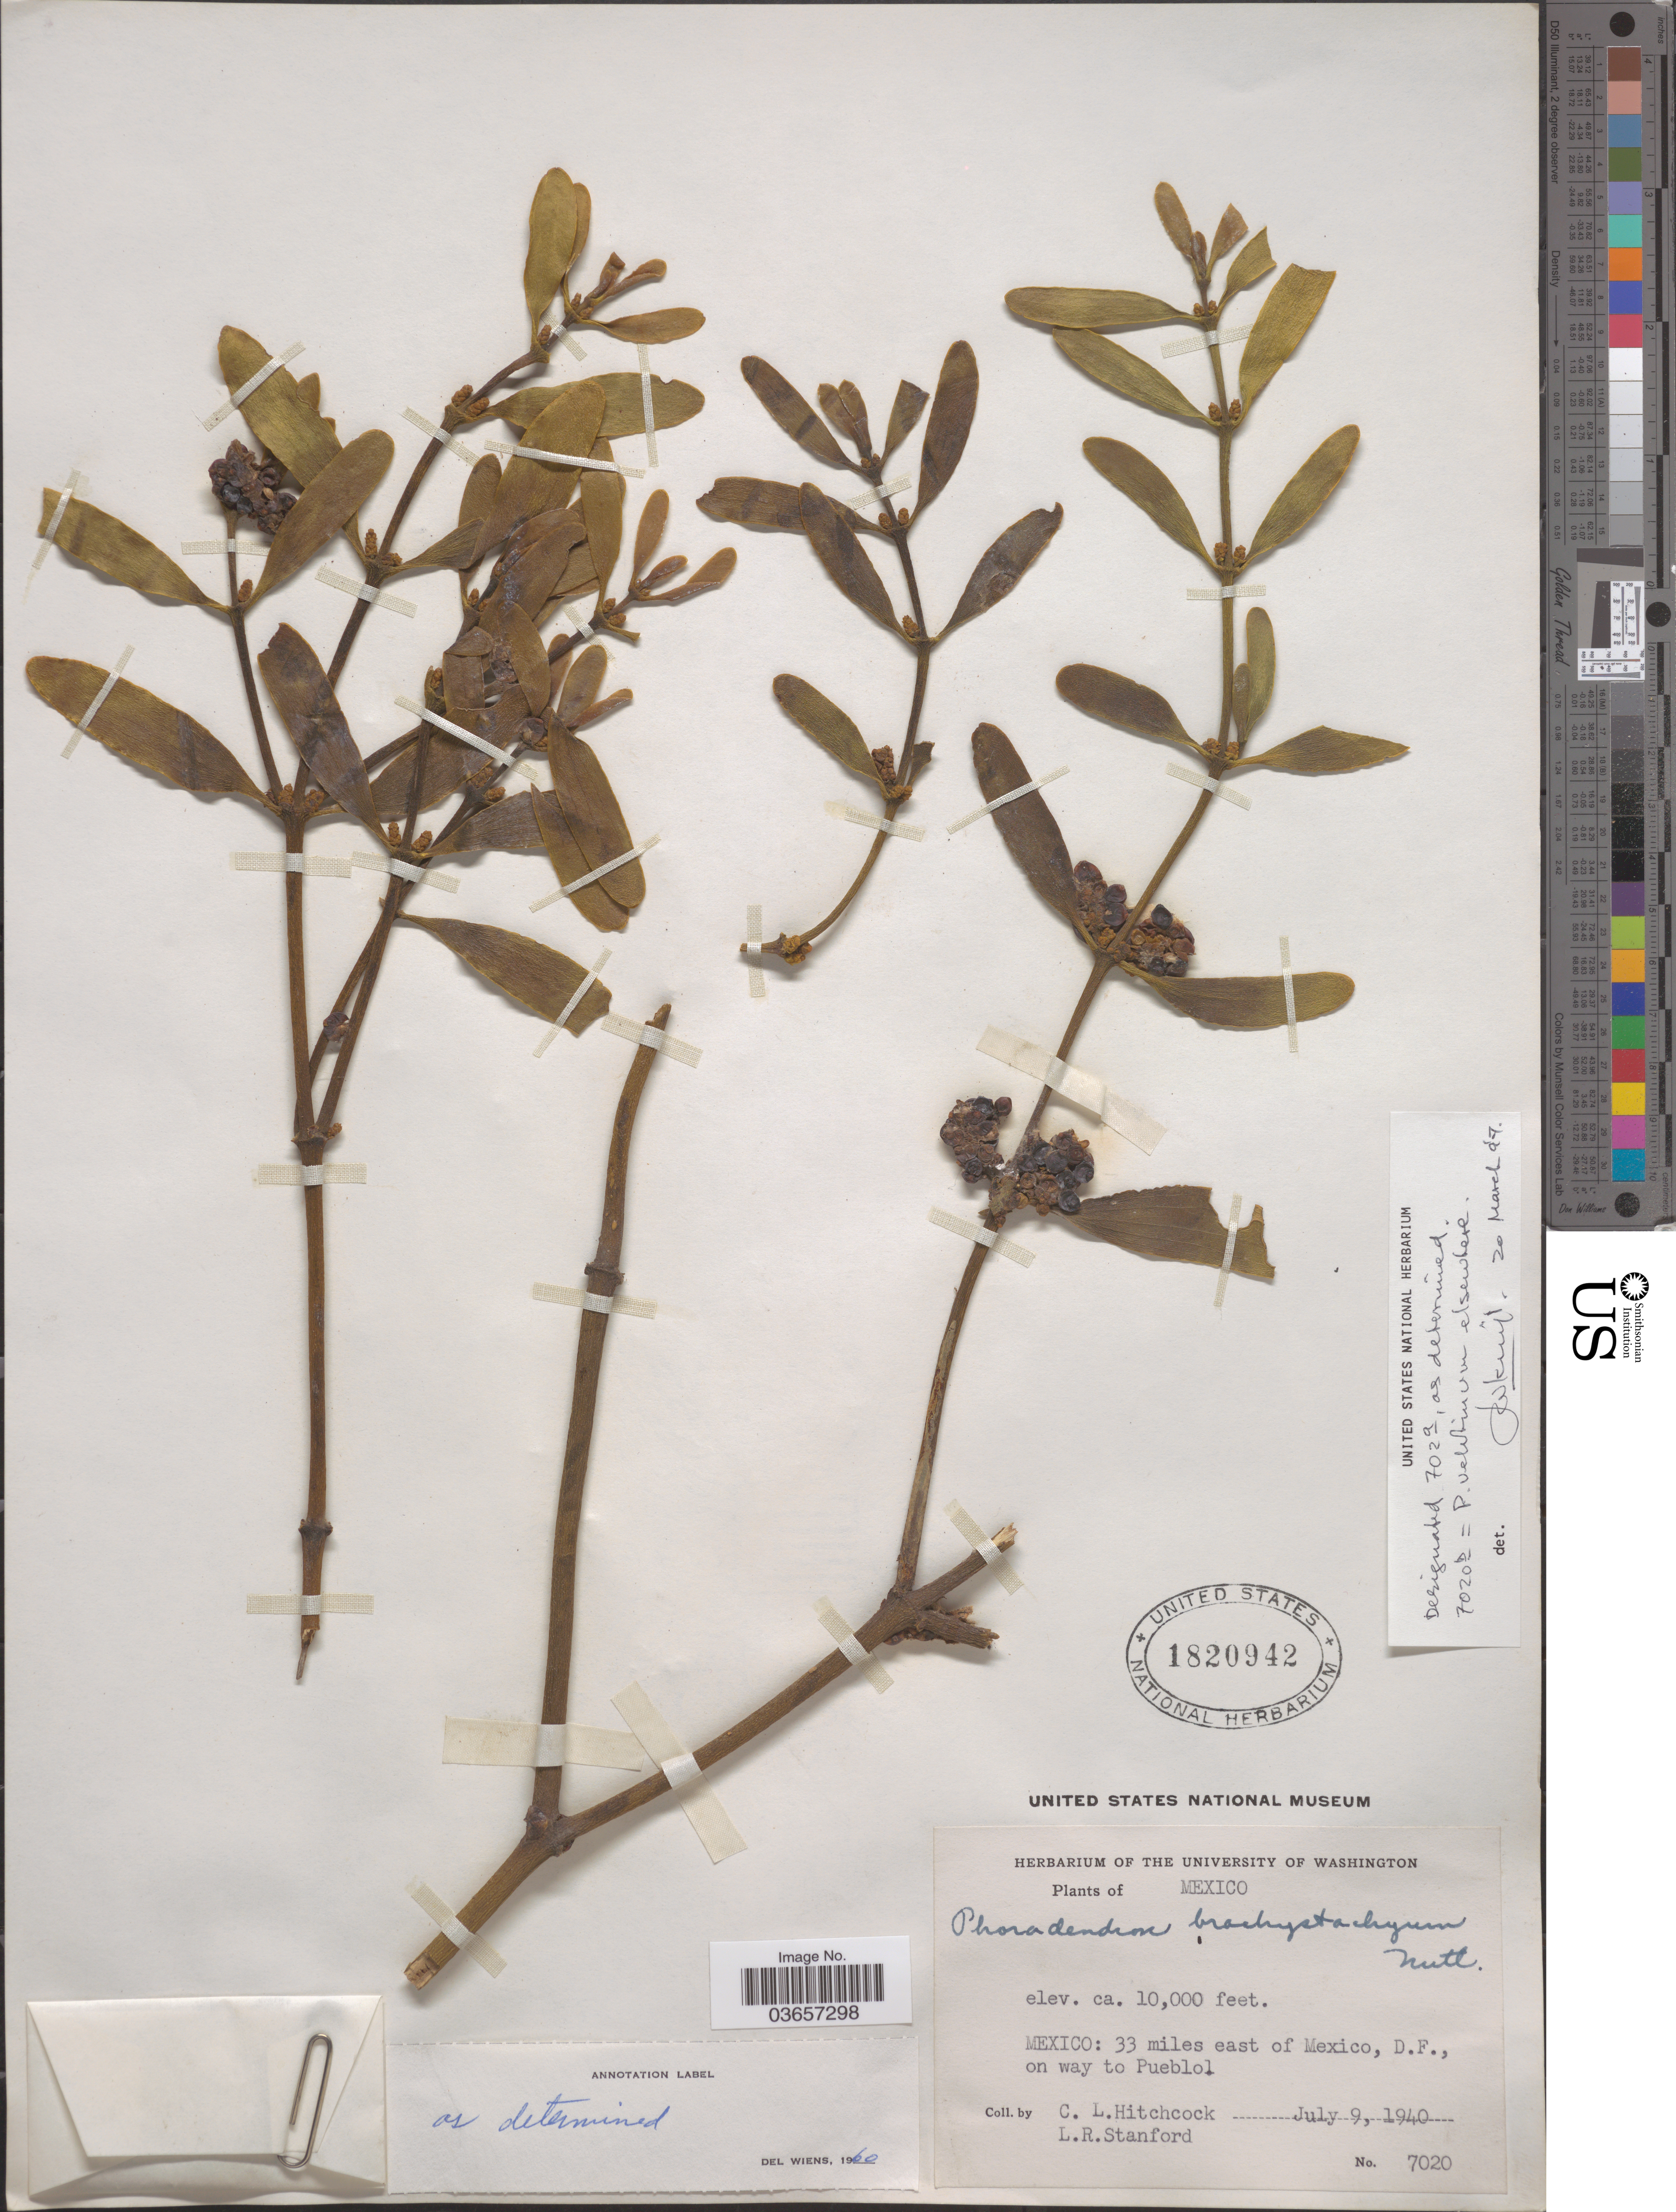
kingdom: Plantae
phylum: Tracheophyta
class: Magnoliopsida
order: Santalales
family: Viscaceae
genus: Phoradendron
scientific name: Phoradendron brachystachyum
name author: (DC.) Oliv.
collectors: C. L. Hitchcock & L. R. Stanford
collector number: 7020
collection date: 1940-07-09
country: Mexico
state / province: México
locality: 33 miles east of Mexico, D. F., on way to Pueblo.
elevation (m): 3048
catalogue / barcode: US 1820942